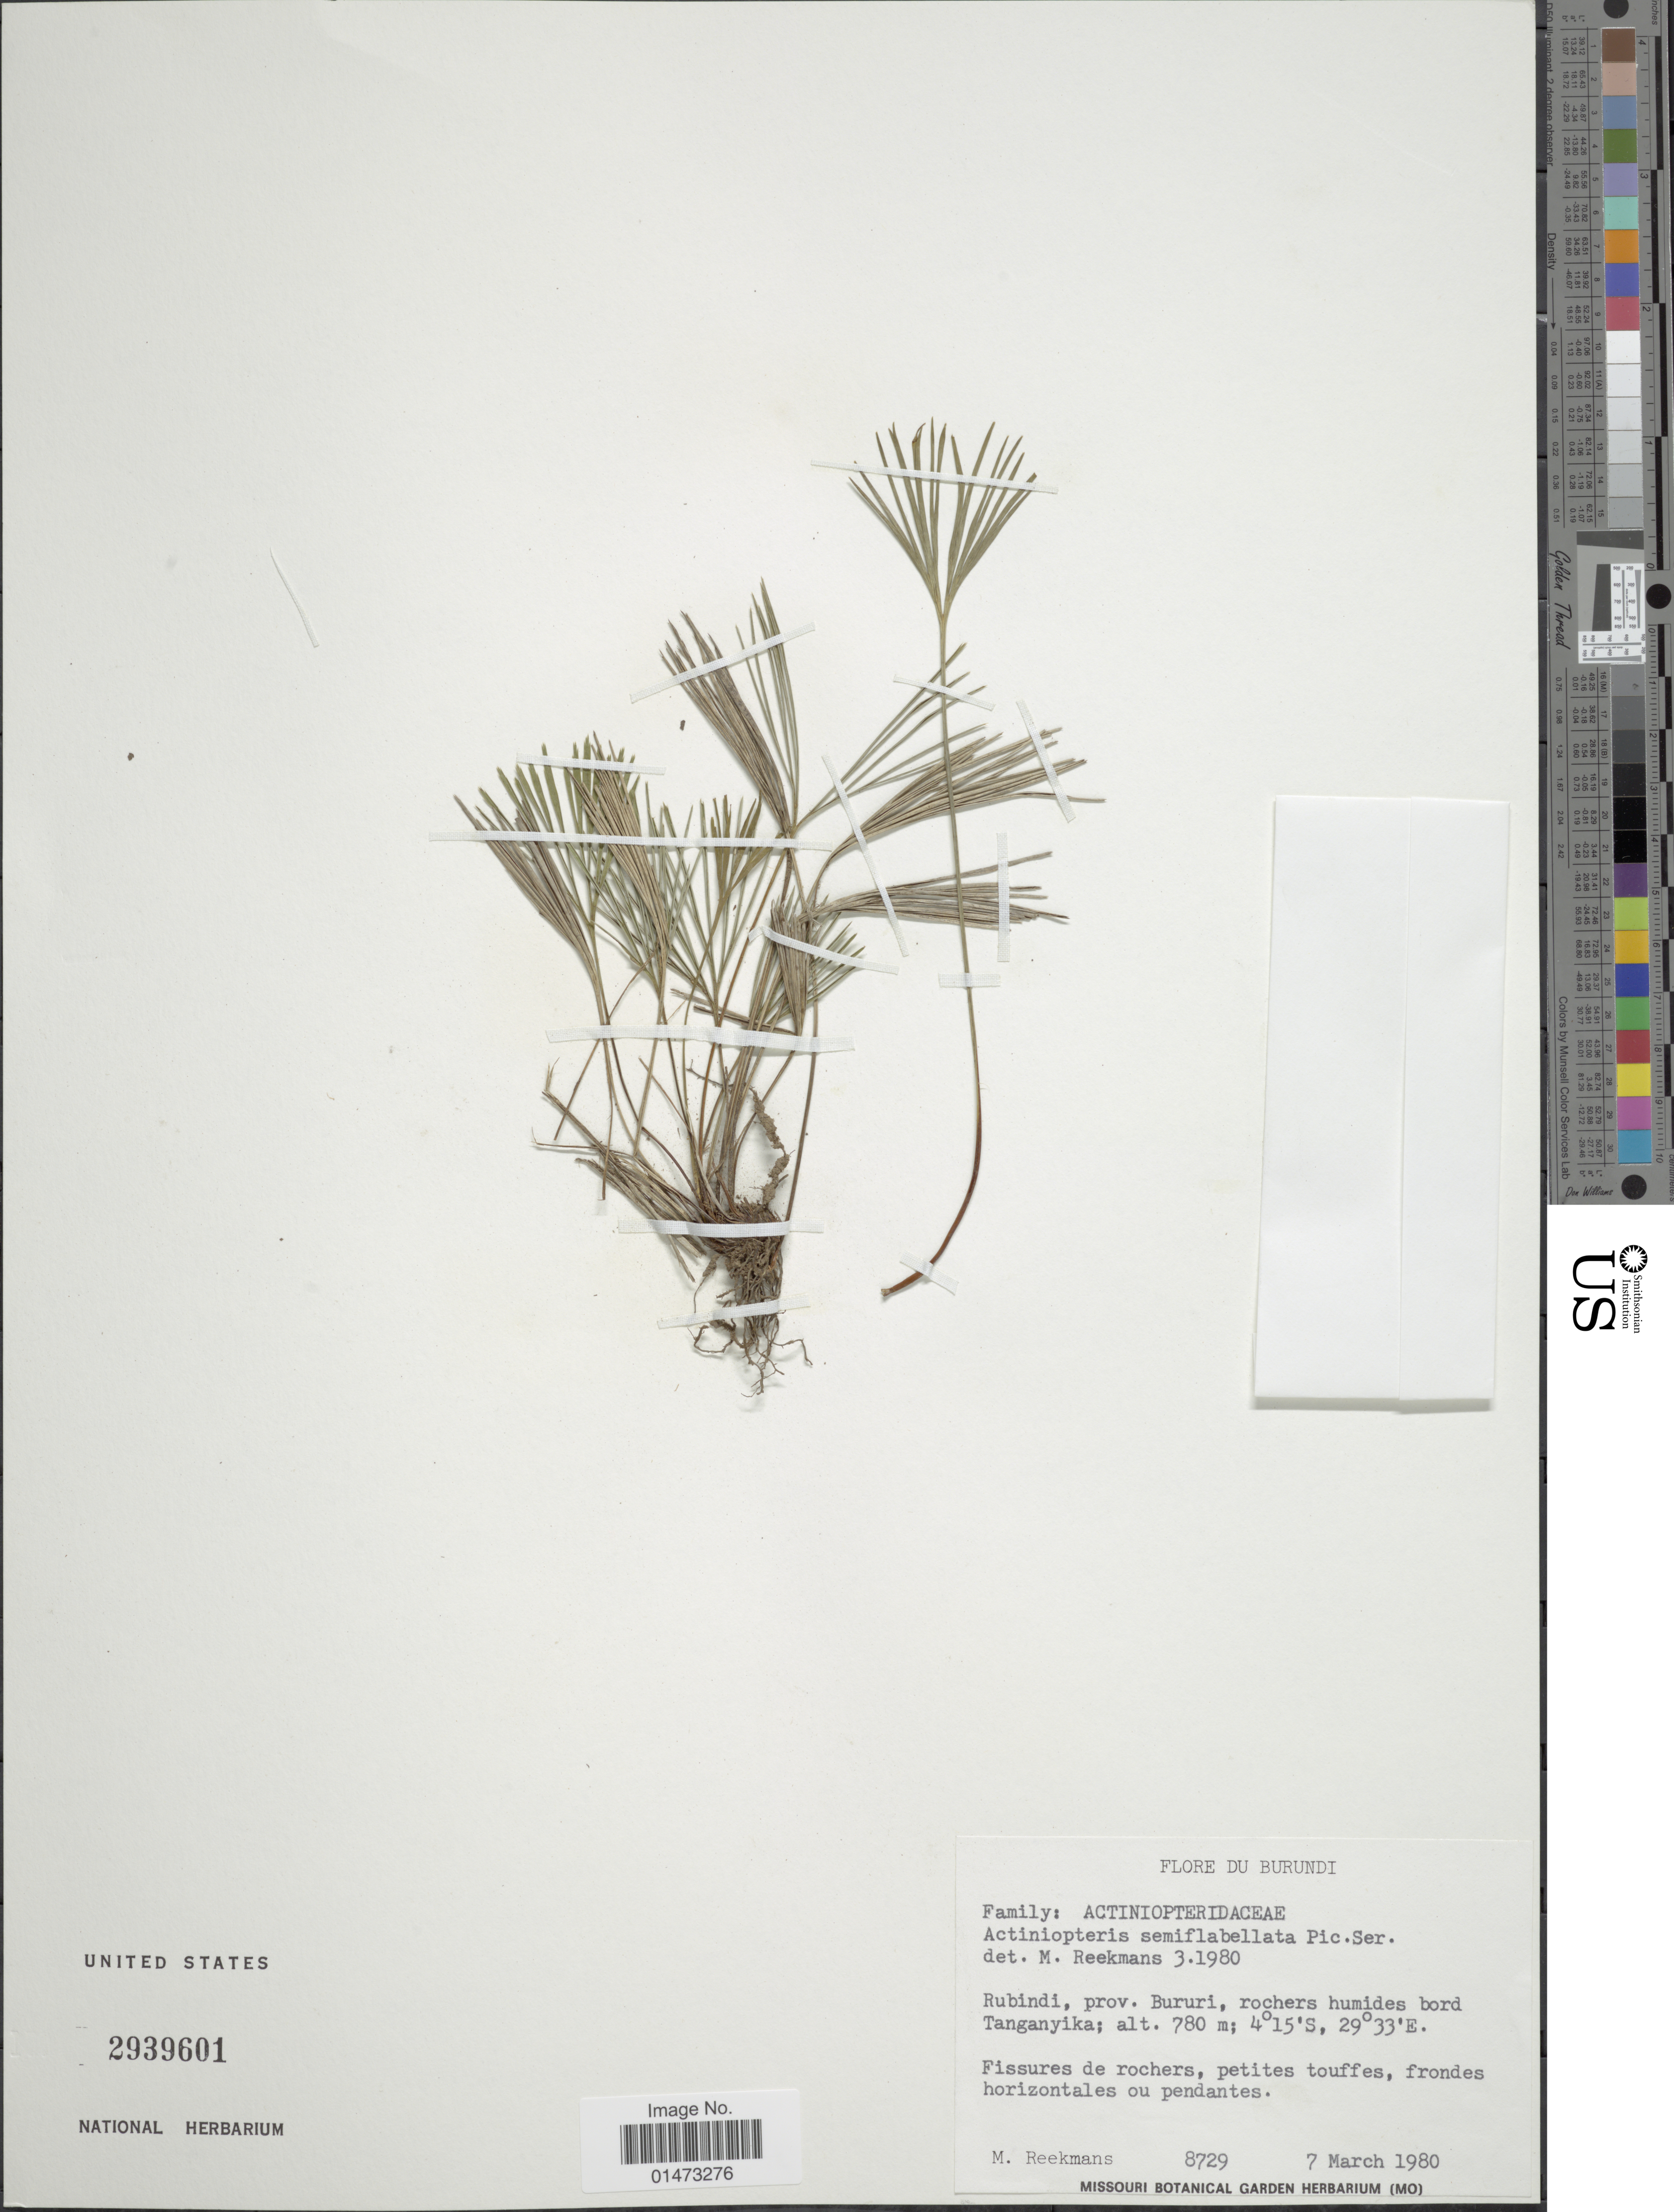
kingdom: Plantae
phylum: Tracheophyta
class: Polypodiopsida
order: Polypodiales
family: Pteridaceae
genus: Actiniopteris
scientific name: Actiniopteris semiflabellata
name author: Pic. Serm.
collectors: M. Reekmans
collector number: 8729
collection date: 1980-03-07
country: Burundi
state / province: Bururi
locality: Rubindi, rochers humides bord Tanganyika.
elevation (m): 780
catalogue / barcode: US 2939601